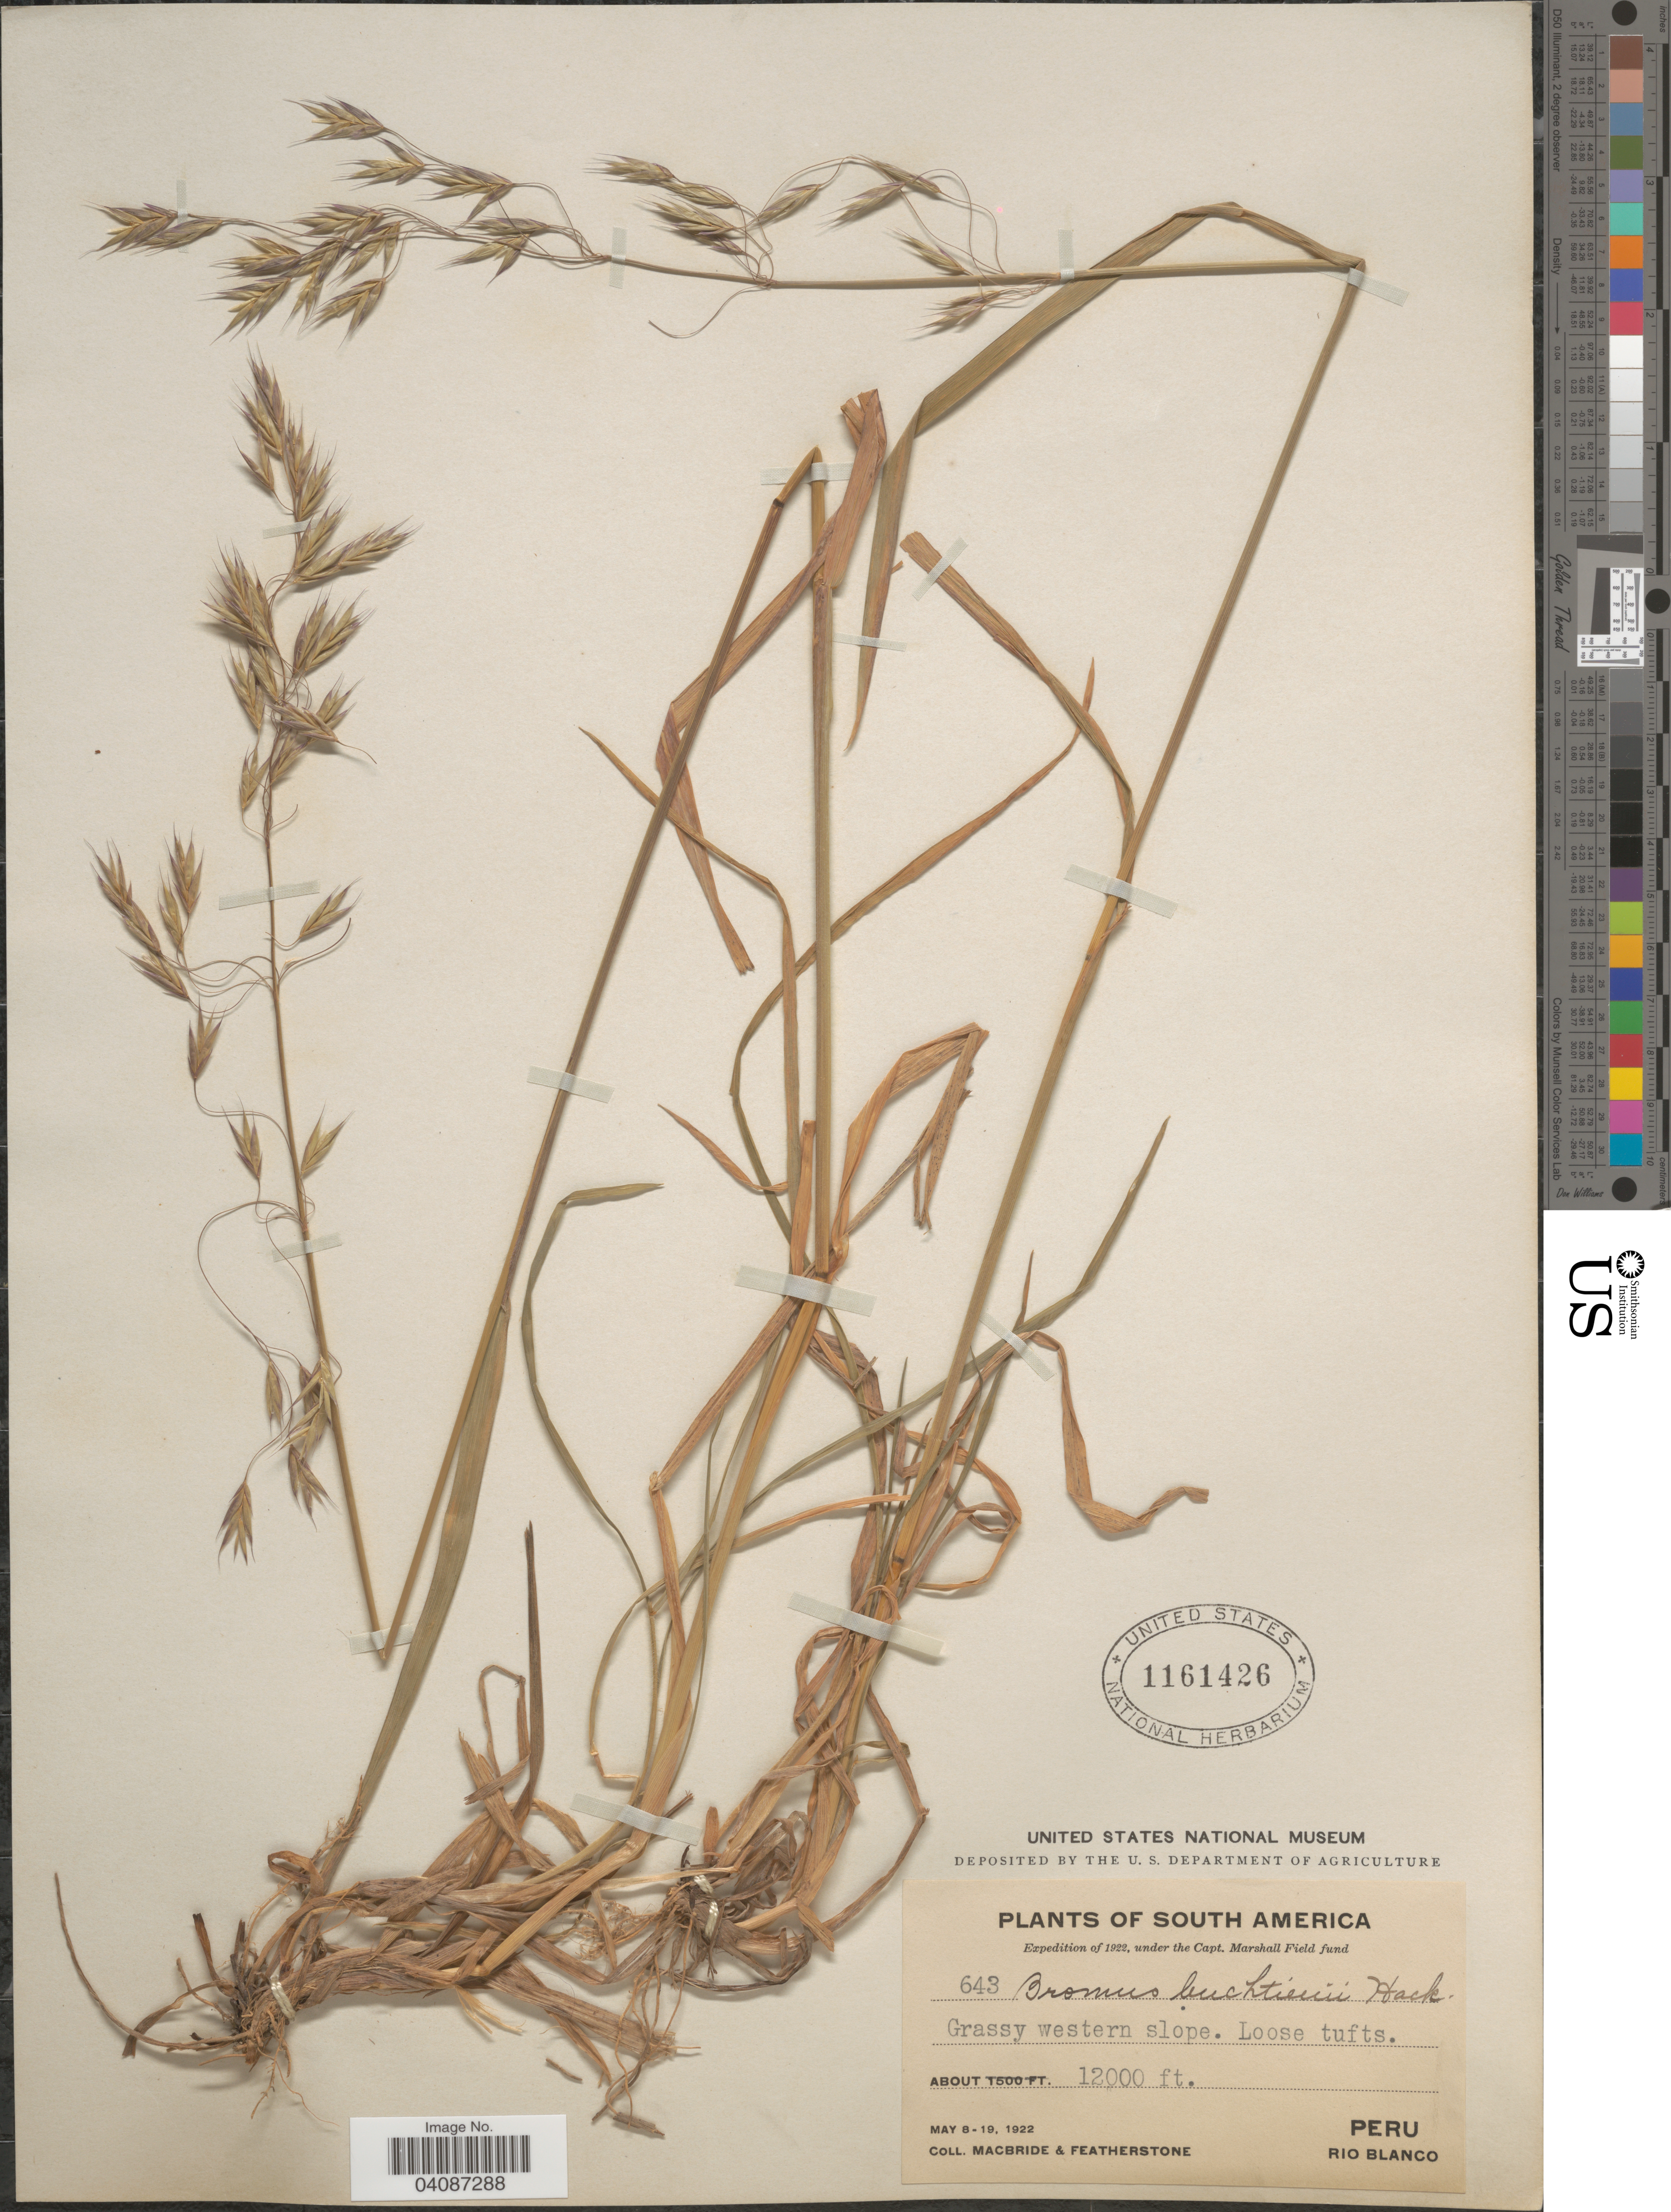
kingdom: Plantae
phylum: Tracheophyta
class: Liliopsida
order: Poales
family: Poaceae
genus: Bromus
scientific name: Bromus pitensis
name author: Kunth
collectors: Macbride, -- & -. Featherstone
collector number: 643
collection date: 1922-05-08/1922-05-19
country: Peru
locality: South America. Expedition of 1922, under the Capt. Marshall Field fund. Grassy western slope. Loose tufts. Rio Blanco.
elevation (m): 3658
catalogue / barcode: US 1161426